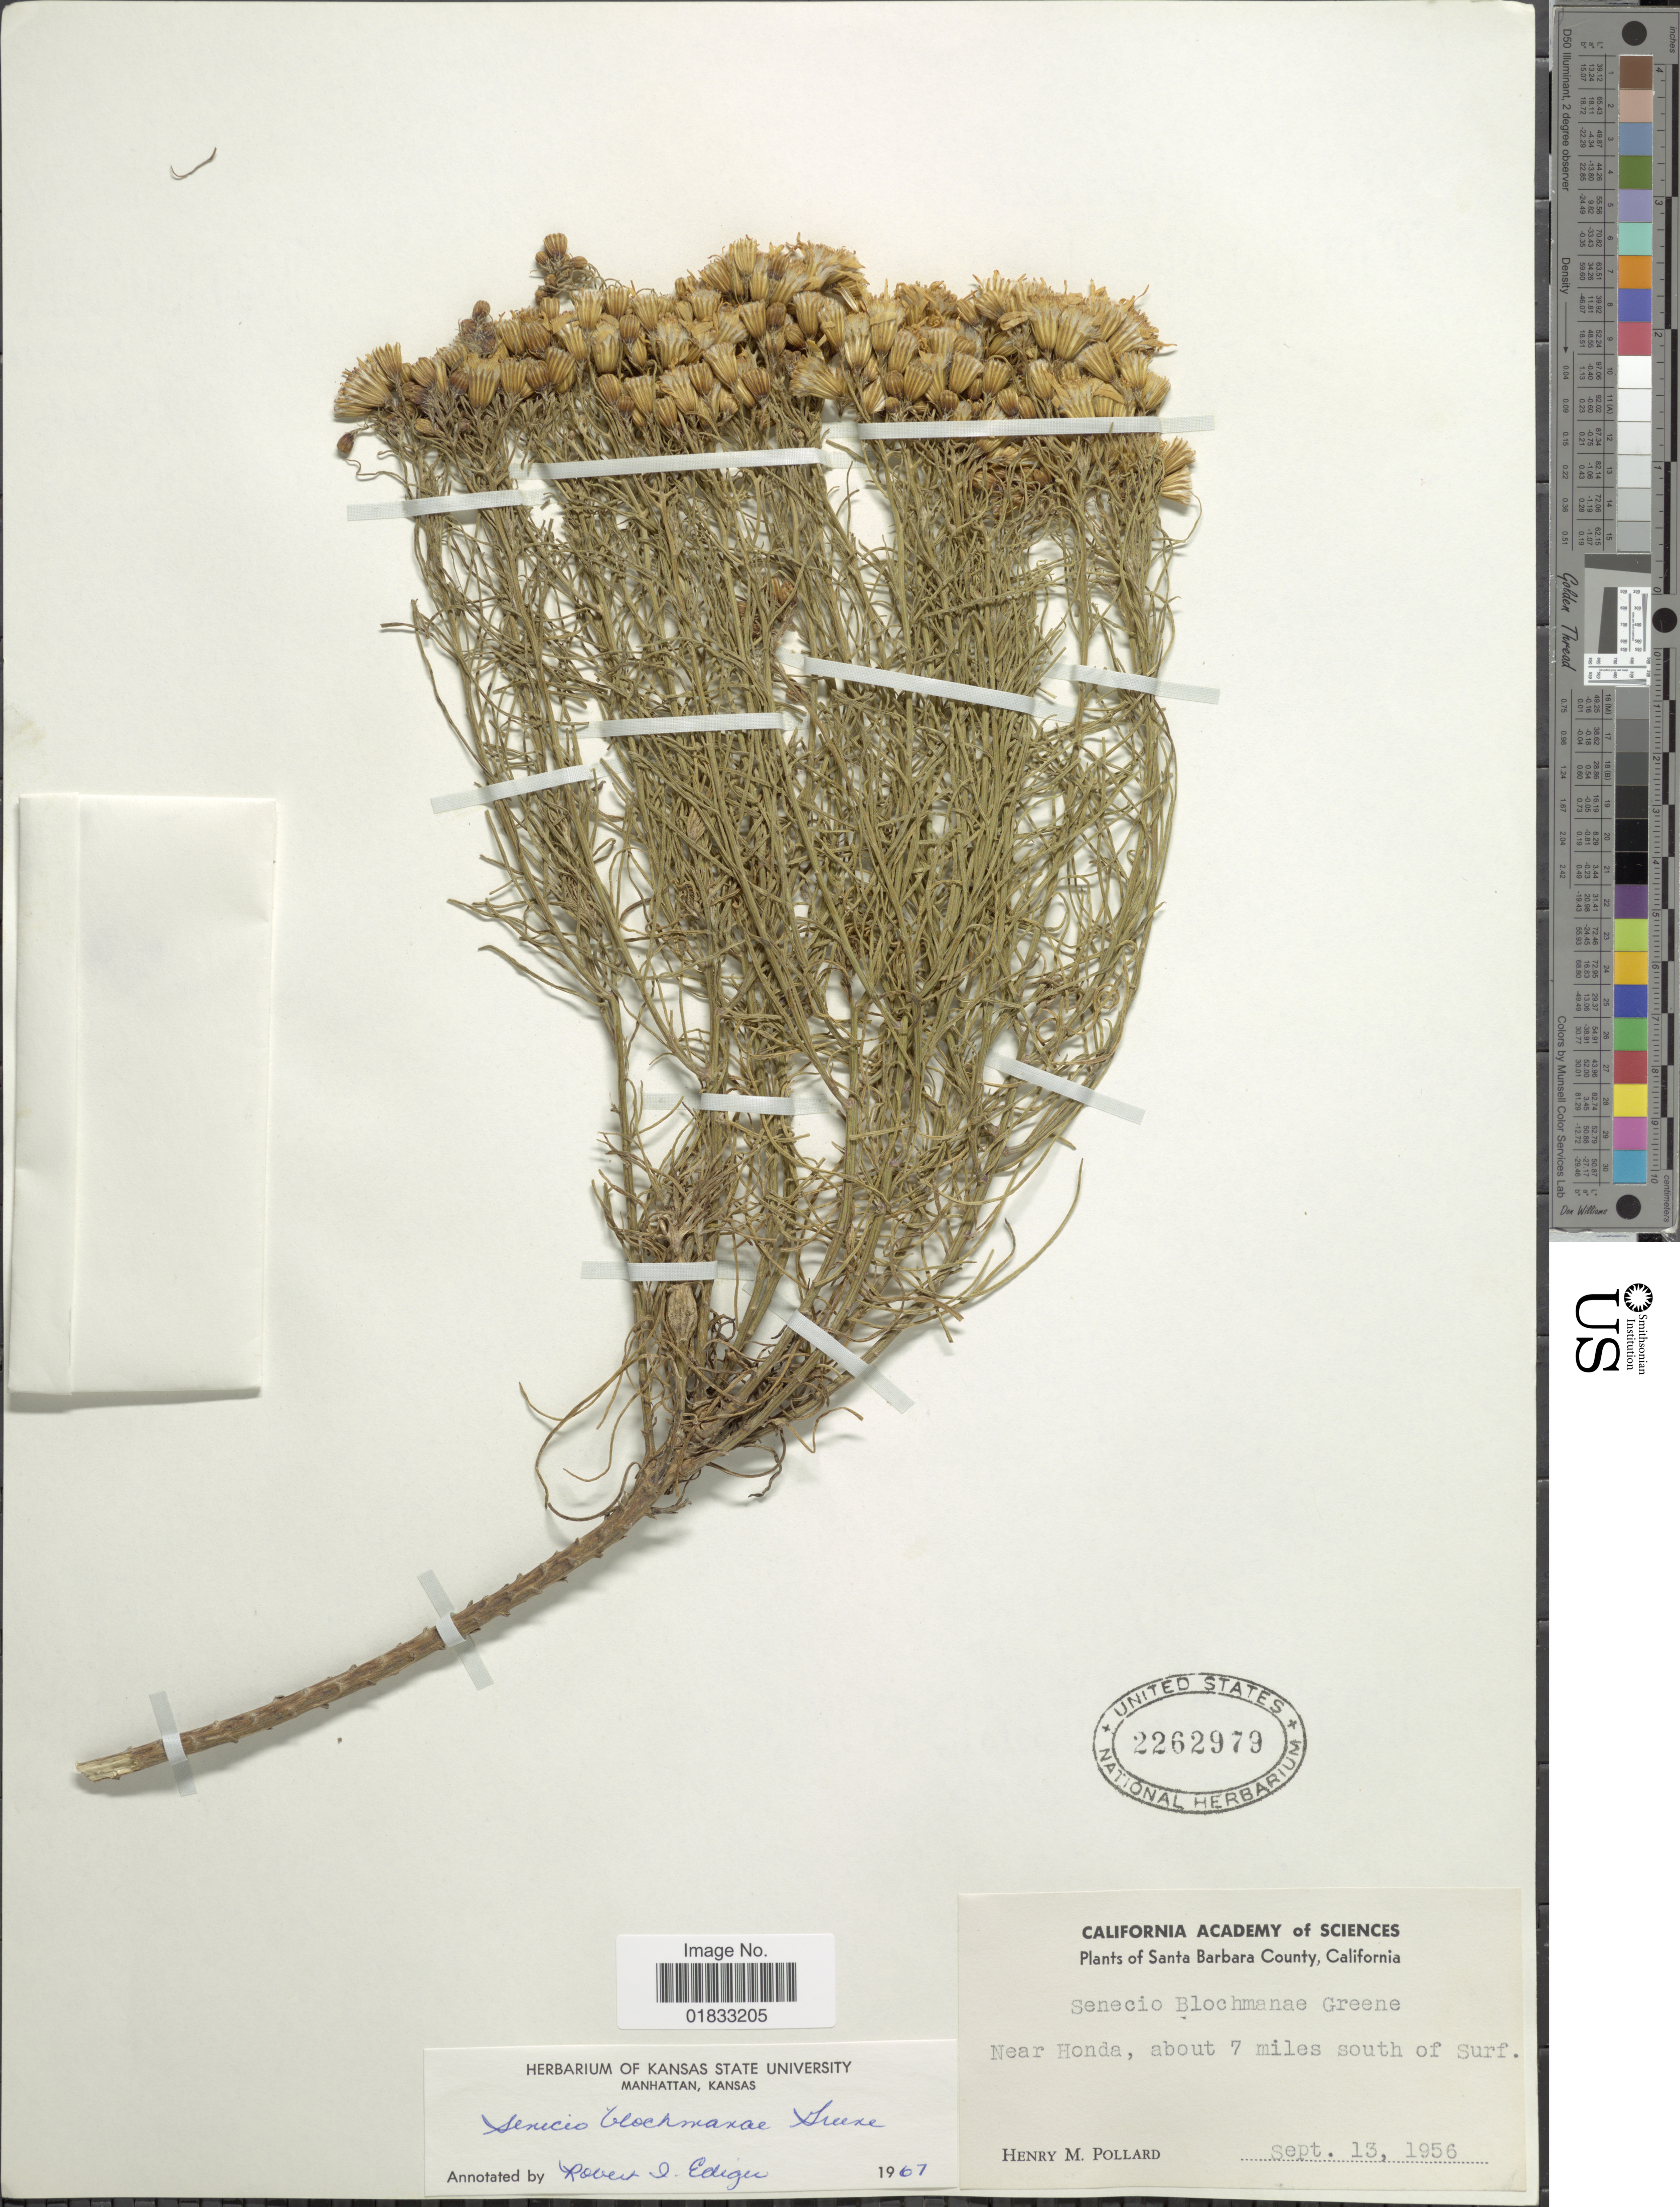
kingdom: Plantae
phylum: Tracheophyta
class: Magnoliopsida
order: Asterales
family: Asteraceae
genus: Senecio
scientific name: Senecio blochmaniae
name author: Greene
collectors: H. M. Pollard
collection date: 1956-09-13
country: United States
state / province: California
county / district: Santa Barbara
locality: Santa Barbara County, Near Honda, about 7 miles south of Surf.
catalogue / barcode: US 2262979